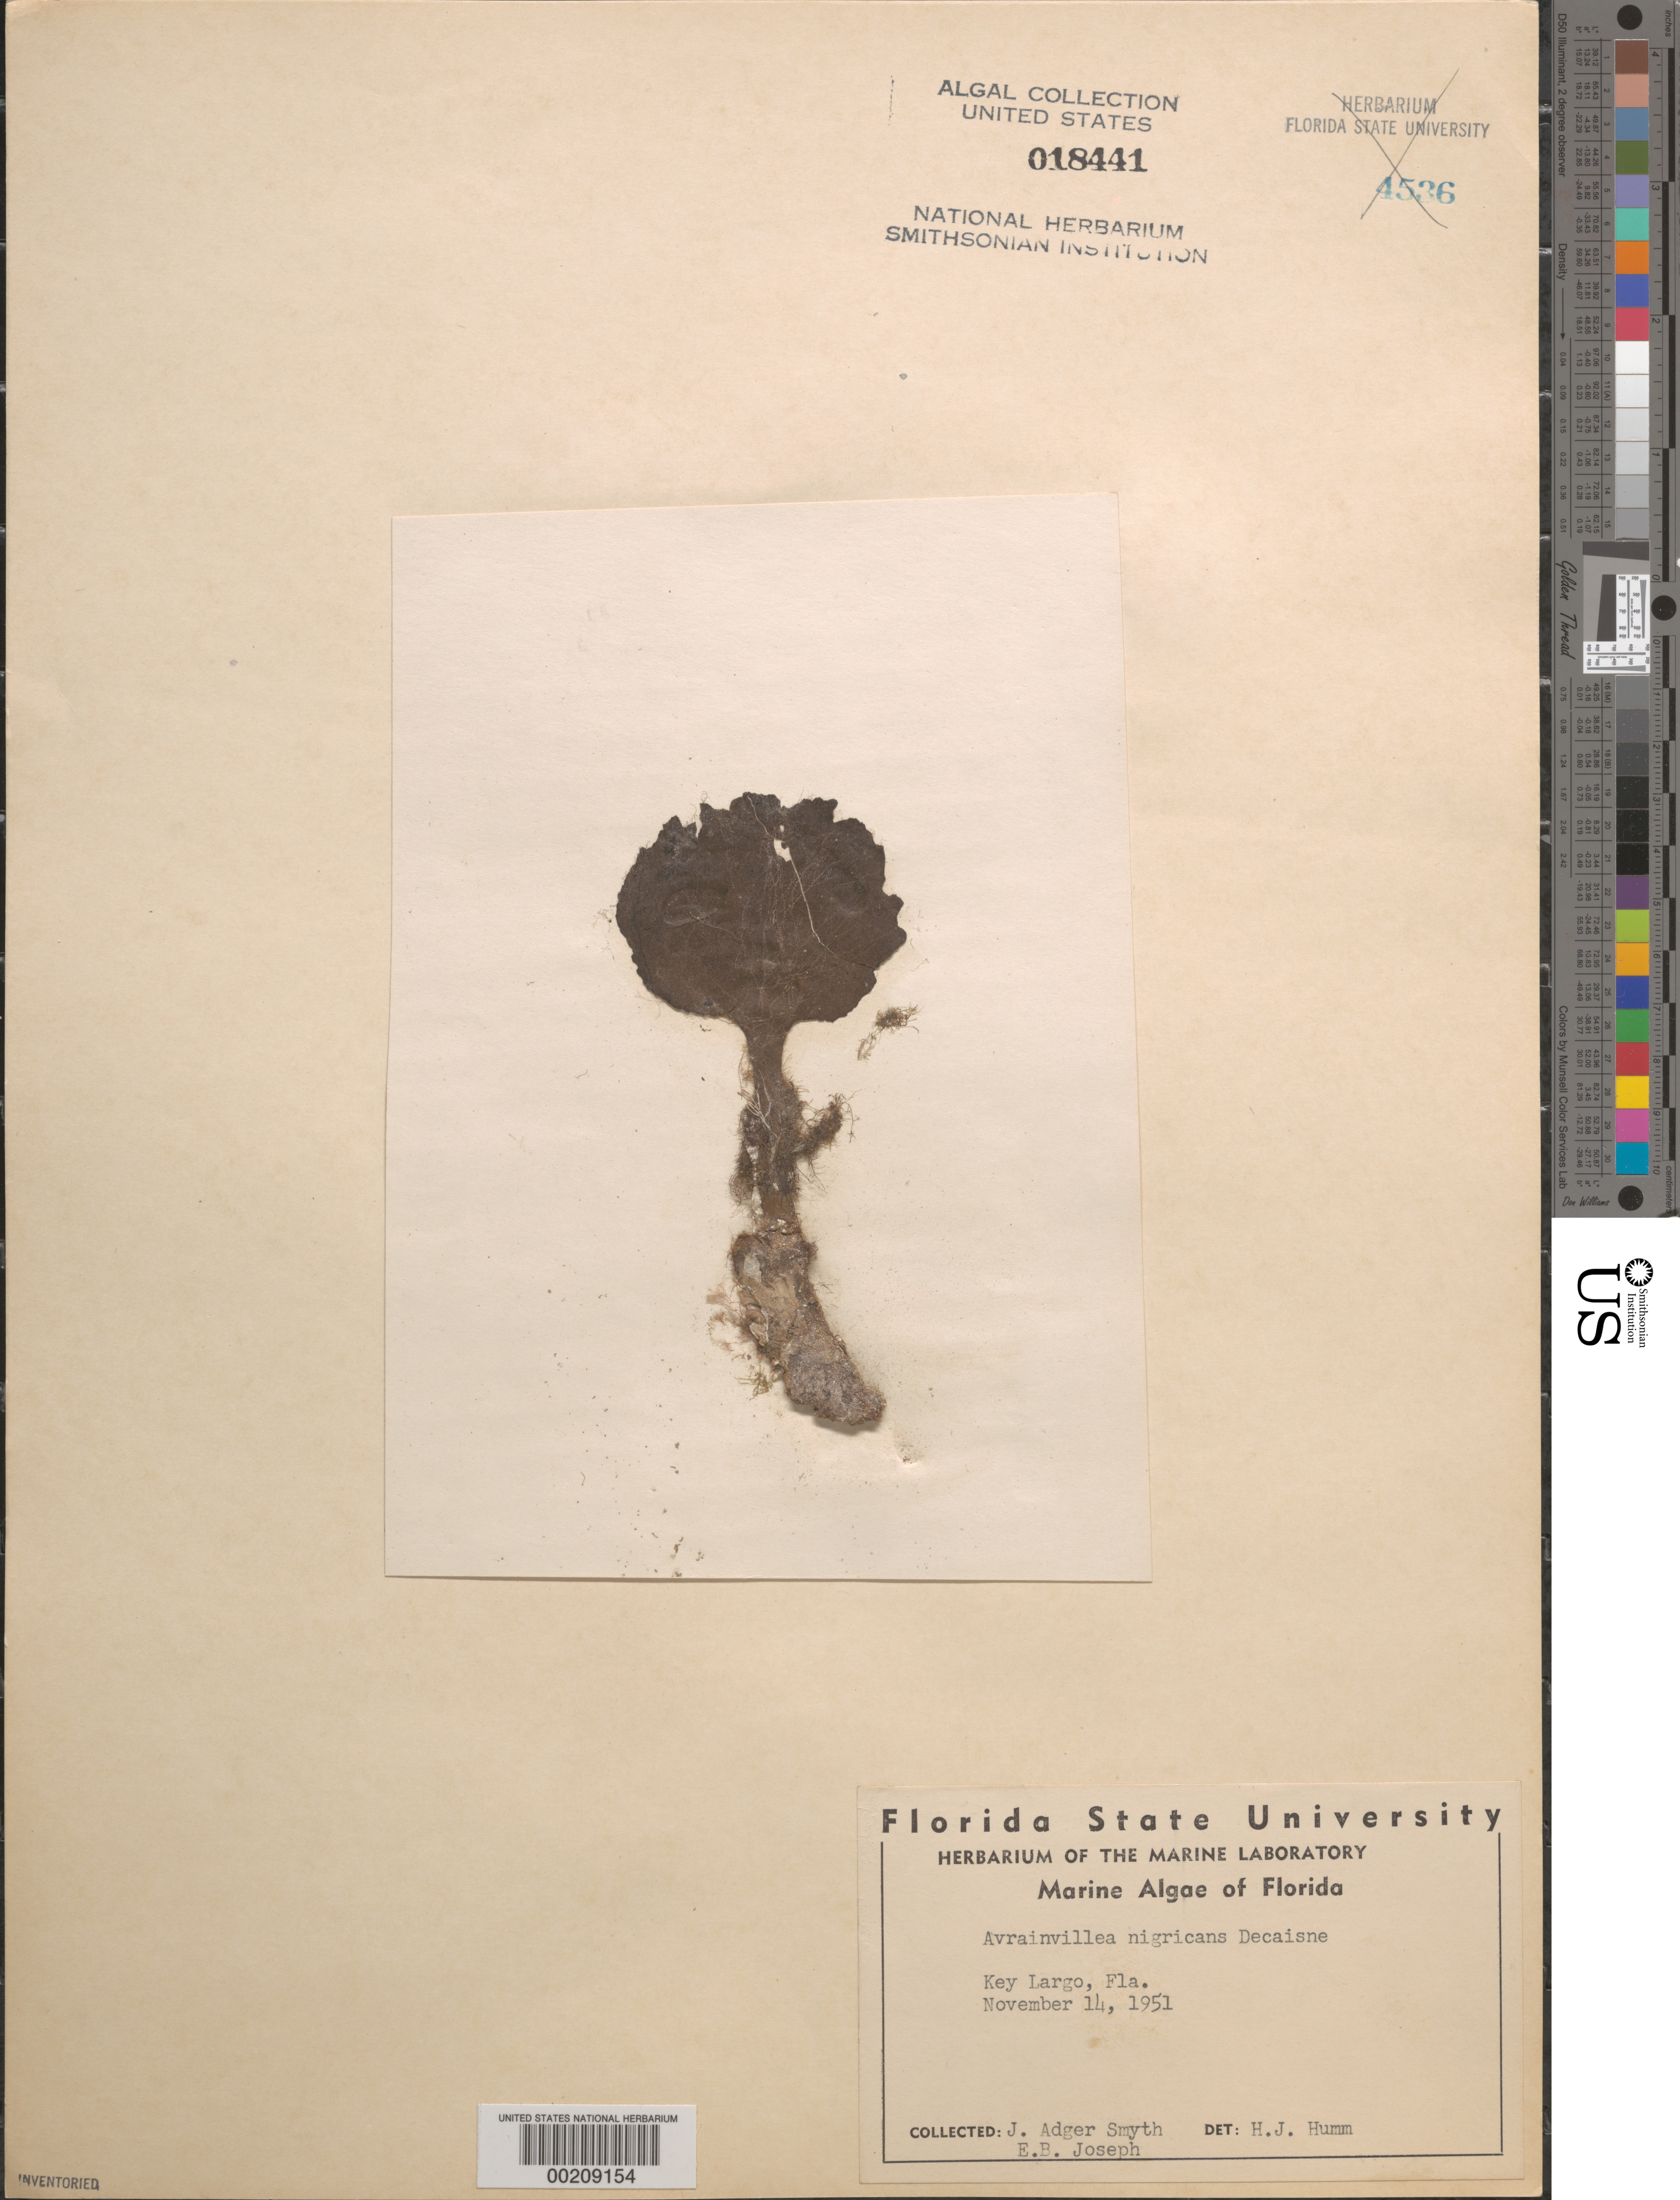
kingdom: Plantae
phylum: Chlorophyta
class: Ulvophyceae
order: Bryopsidales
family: Dichotomosiphonaceae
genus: Avrainvillea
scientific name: Avrainvillea nigricans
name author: Decne.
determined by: Humm, Harold J.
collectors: J. Smyth & E. Joseph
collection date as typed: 14 Nov 1951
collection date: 1951-11-14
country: United States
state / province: Florida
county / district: Monroe County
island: Key Largo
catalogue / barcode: US 18441